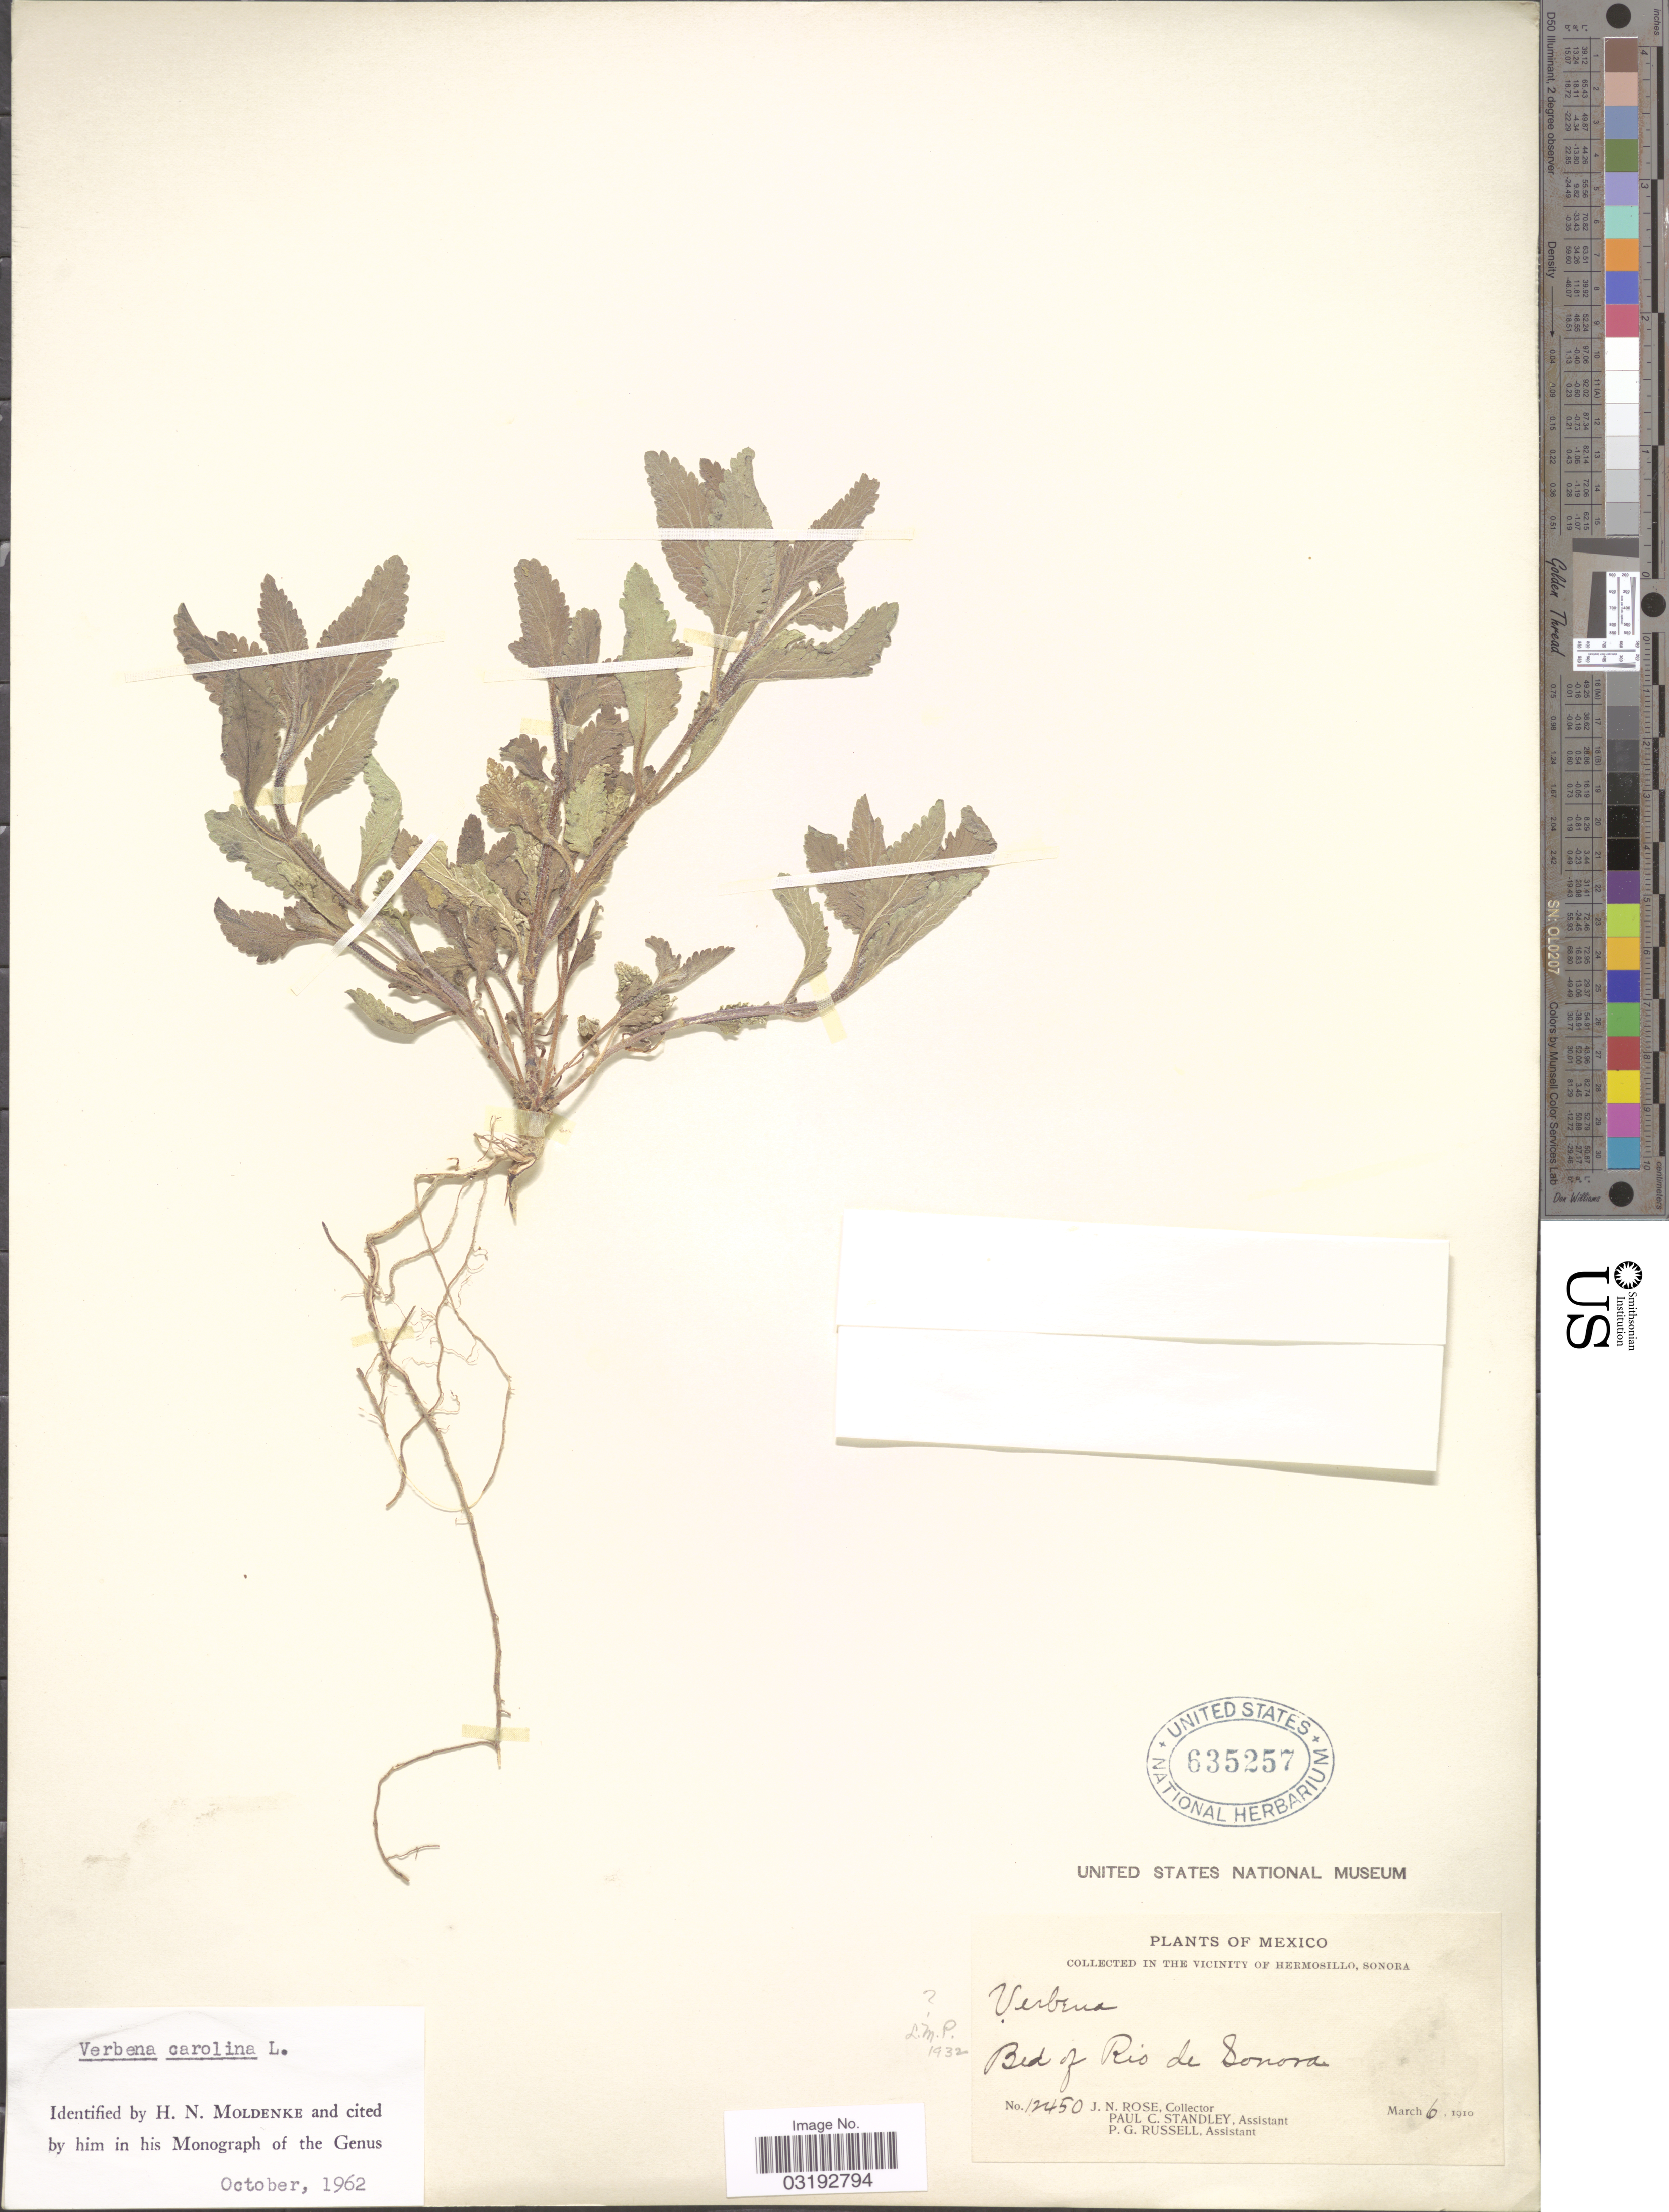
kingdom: Plantae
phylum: Tracheophyta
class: Magnoliopsida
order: Lamiales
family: Verbenaceae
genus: Verbena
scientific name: Verbena carolina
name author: L.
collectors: J. N. Rose, P. C. Standley & P. G. Russell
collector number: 12450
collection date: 1910-03-06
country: Mexico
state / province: Sonora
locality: Vicinity of Hermosillo. Bed of Rio de Sonora.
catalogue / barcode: US 635257